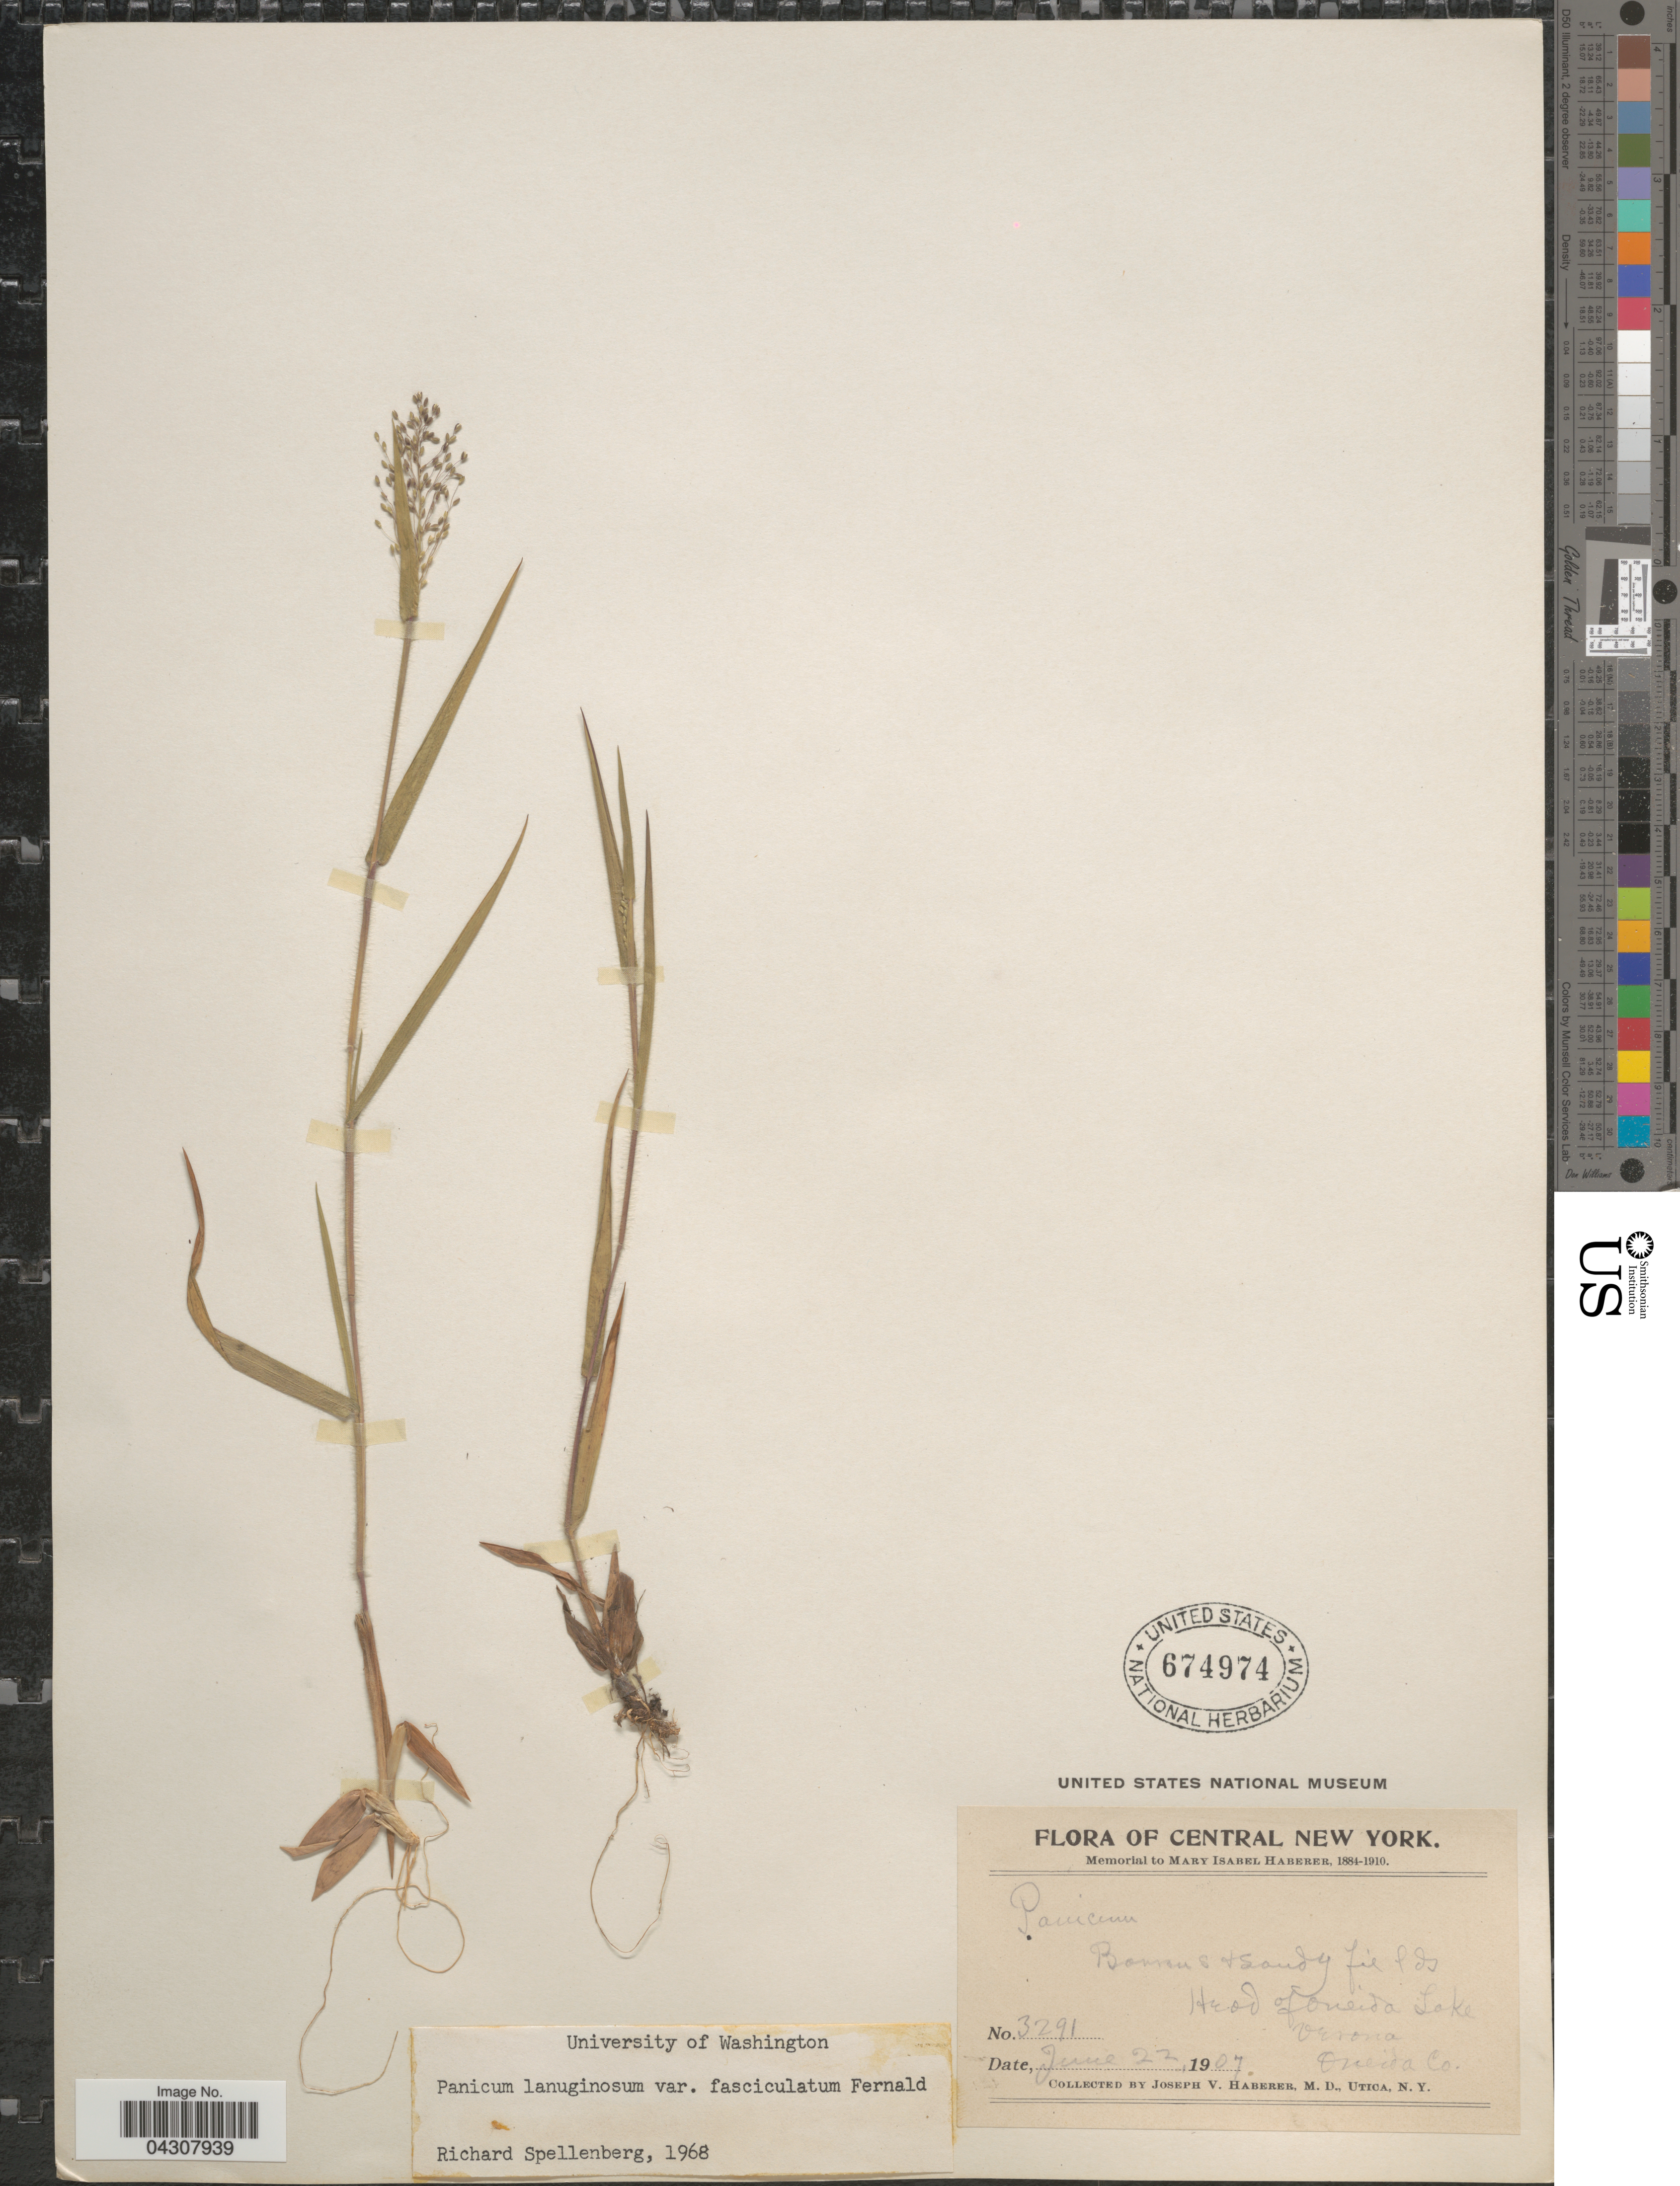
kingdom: Plantae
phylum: Tracheophyta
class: Liliopsida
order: Poales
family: Poaceae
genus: Dichanthelium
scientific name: Dichanthelium acuminatum var. acuminatum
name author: (Sw.) Gould & C.A. Clark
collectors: J. V. Haberer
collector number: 3291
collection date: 1907-06-22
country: United States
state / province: New York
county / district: Oneida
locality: Central New York. Barrens & sandy fields. Head of Oneida Lake, Verona, Oneida Co.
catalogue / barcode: US 674974